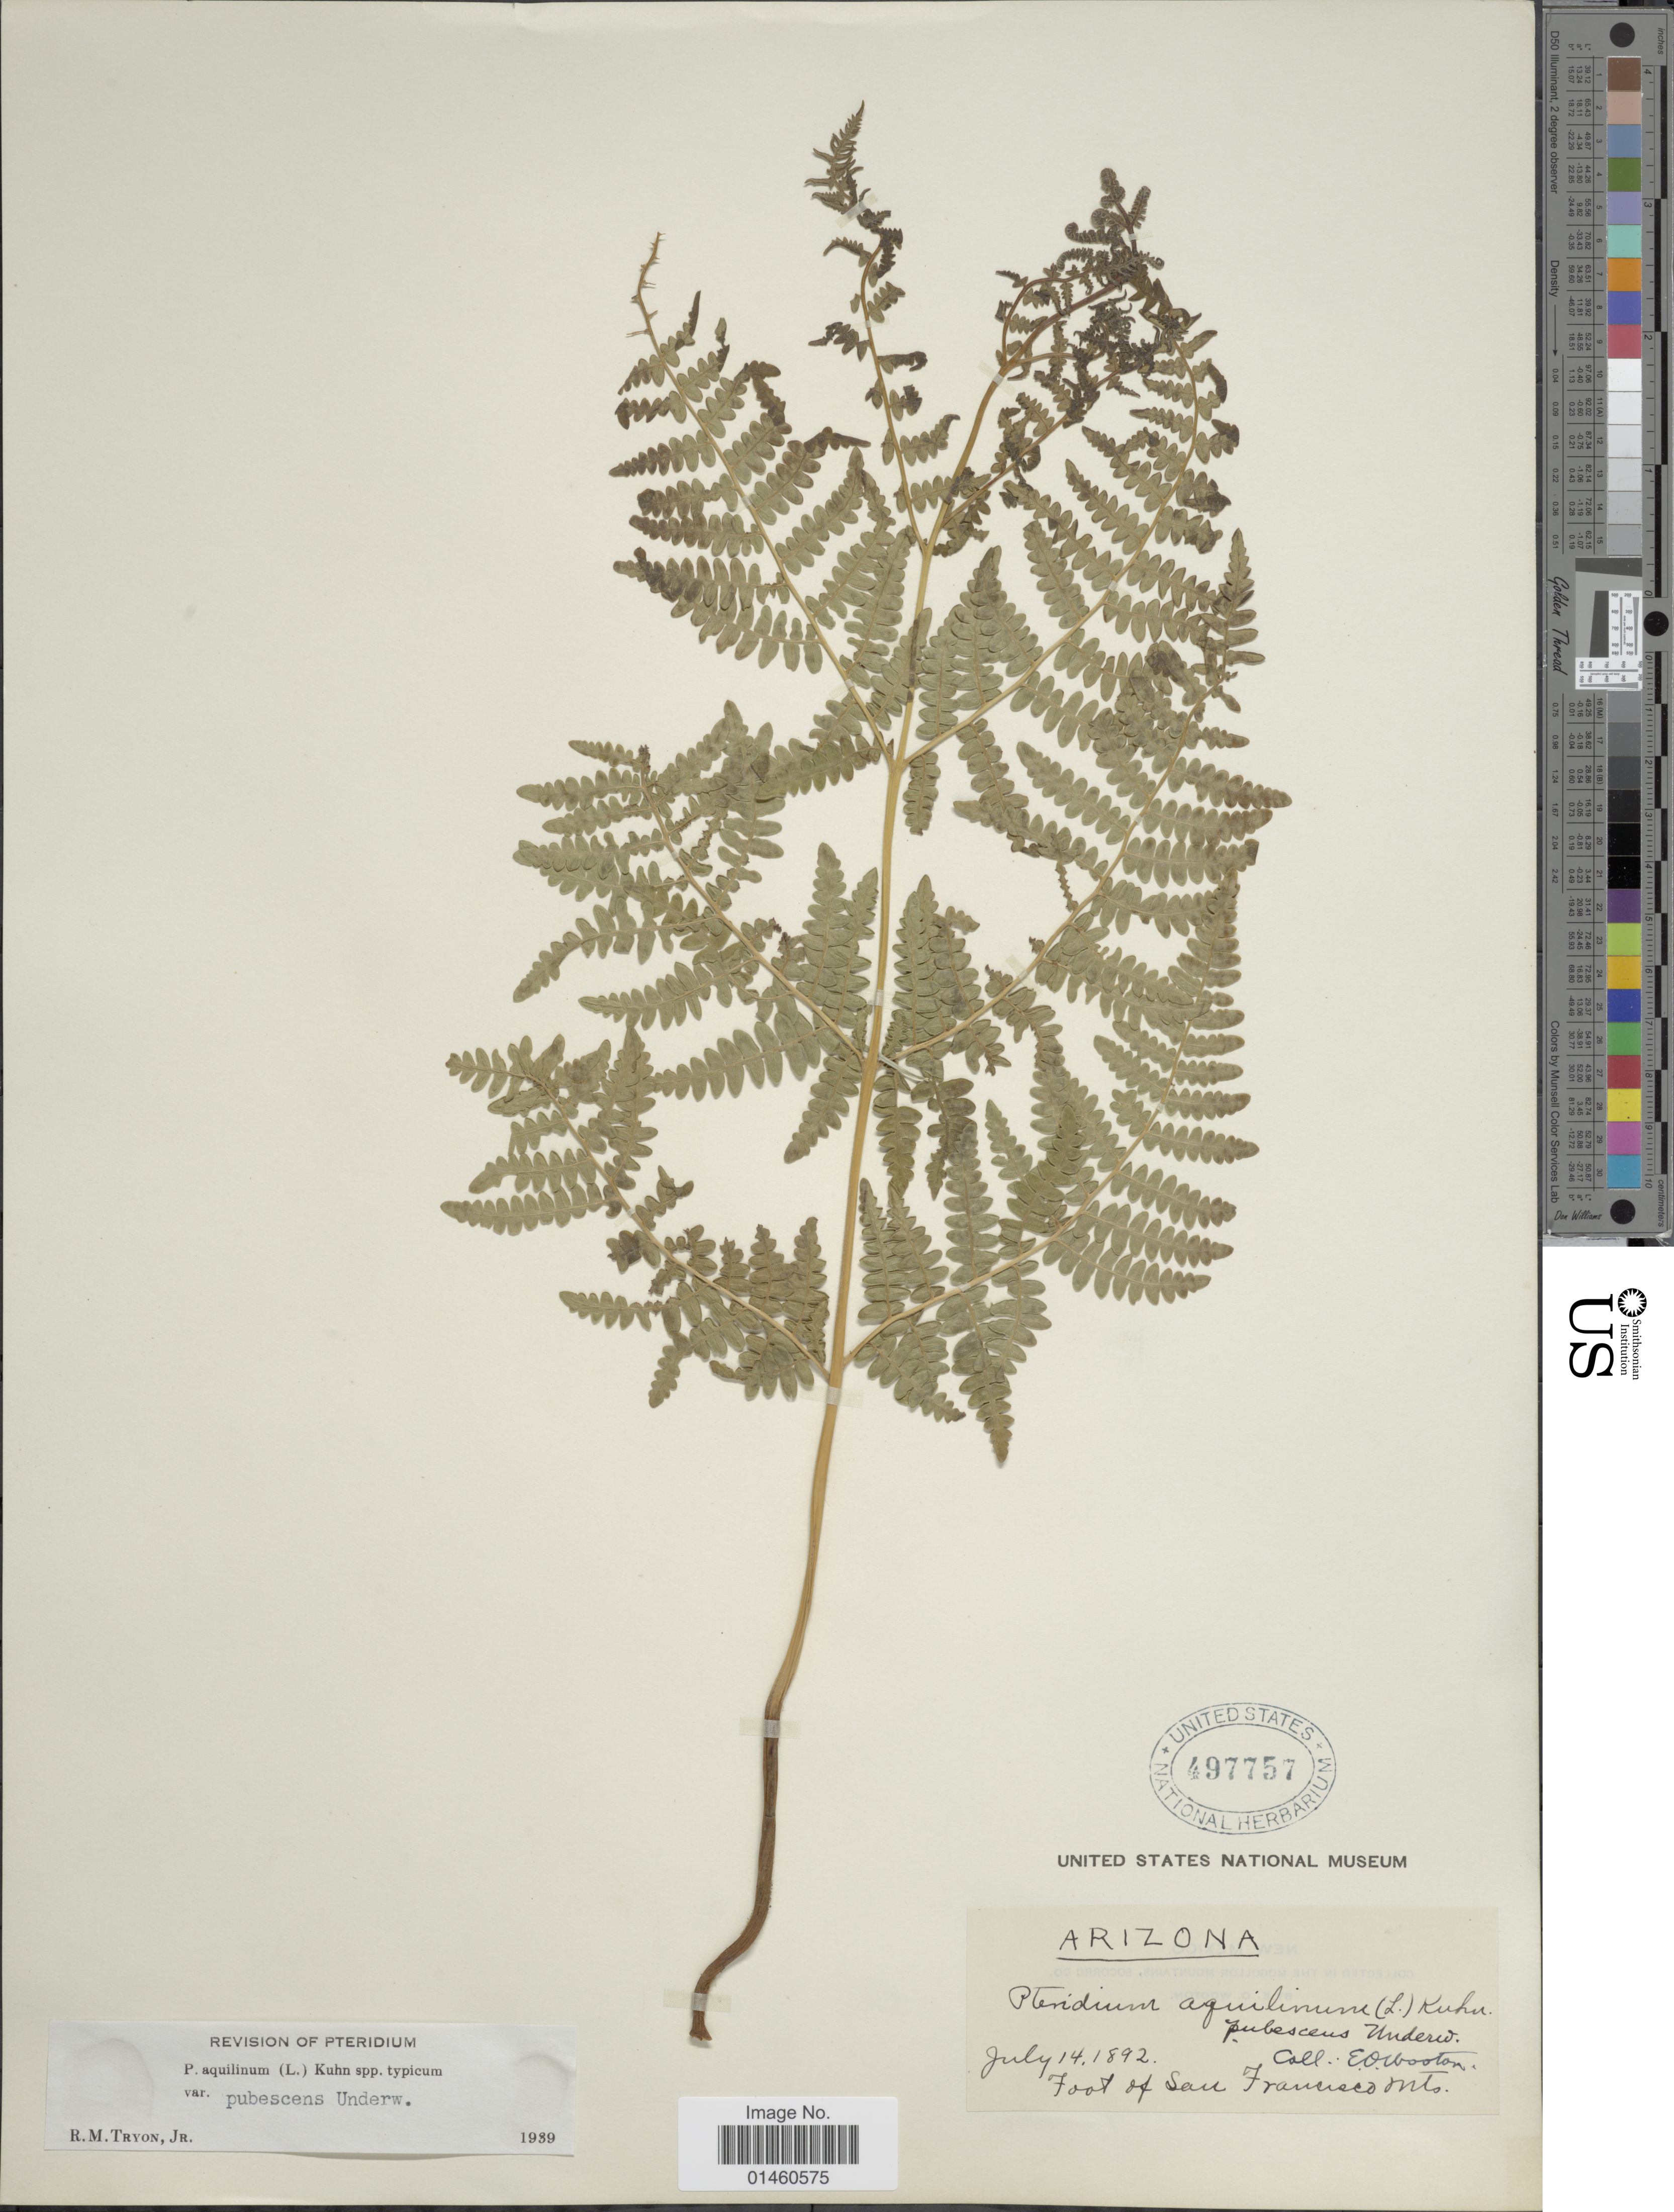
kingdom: Plantae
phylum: Tracheophyta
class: Polypodiopsida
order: Polypodiales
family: Dennstaedtiaceae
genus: Pteridium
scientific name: Pteridium pubescens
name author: (Underw.) Christenh.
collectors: E. O. Wooton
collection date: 1892-07-14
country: United States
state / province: Arizona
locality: Foot of San Juan Francisco Mts.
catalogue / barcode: US 497757